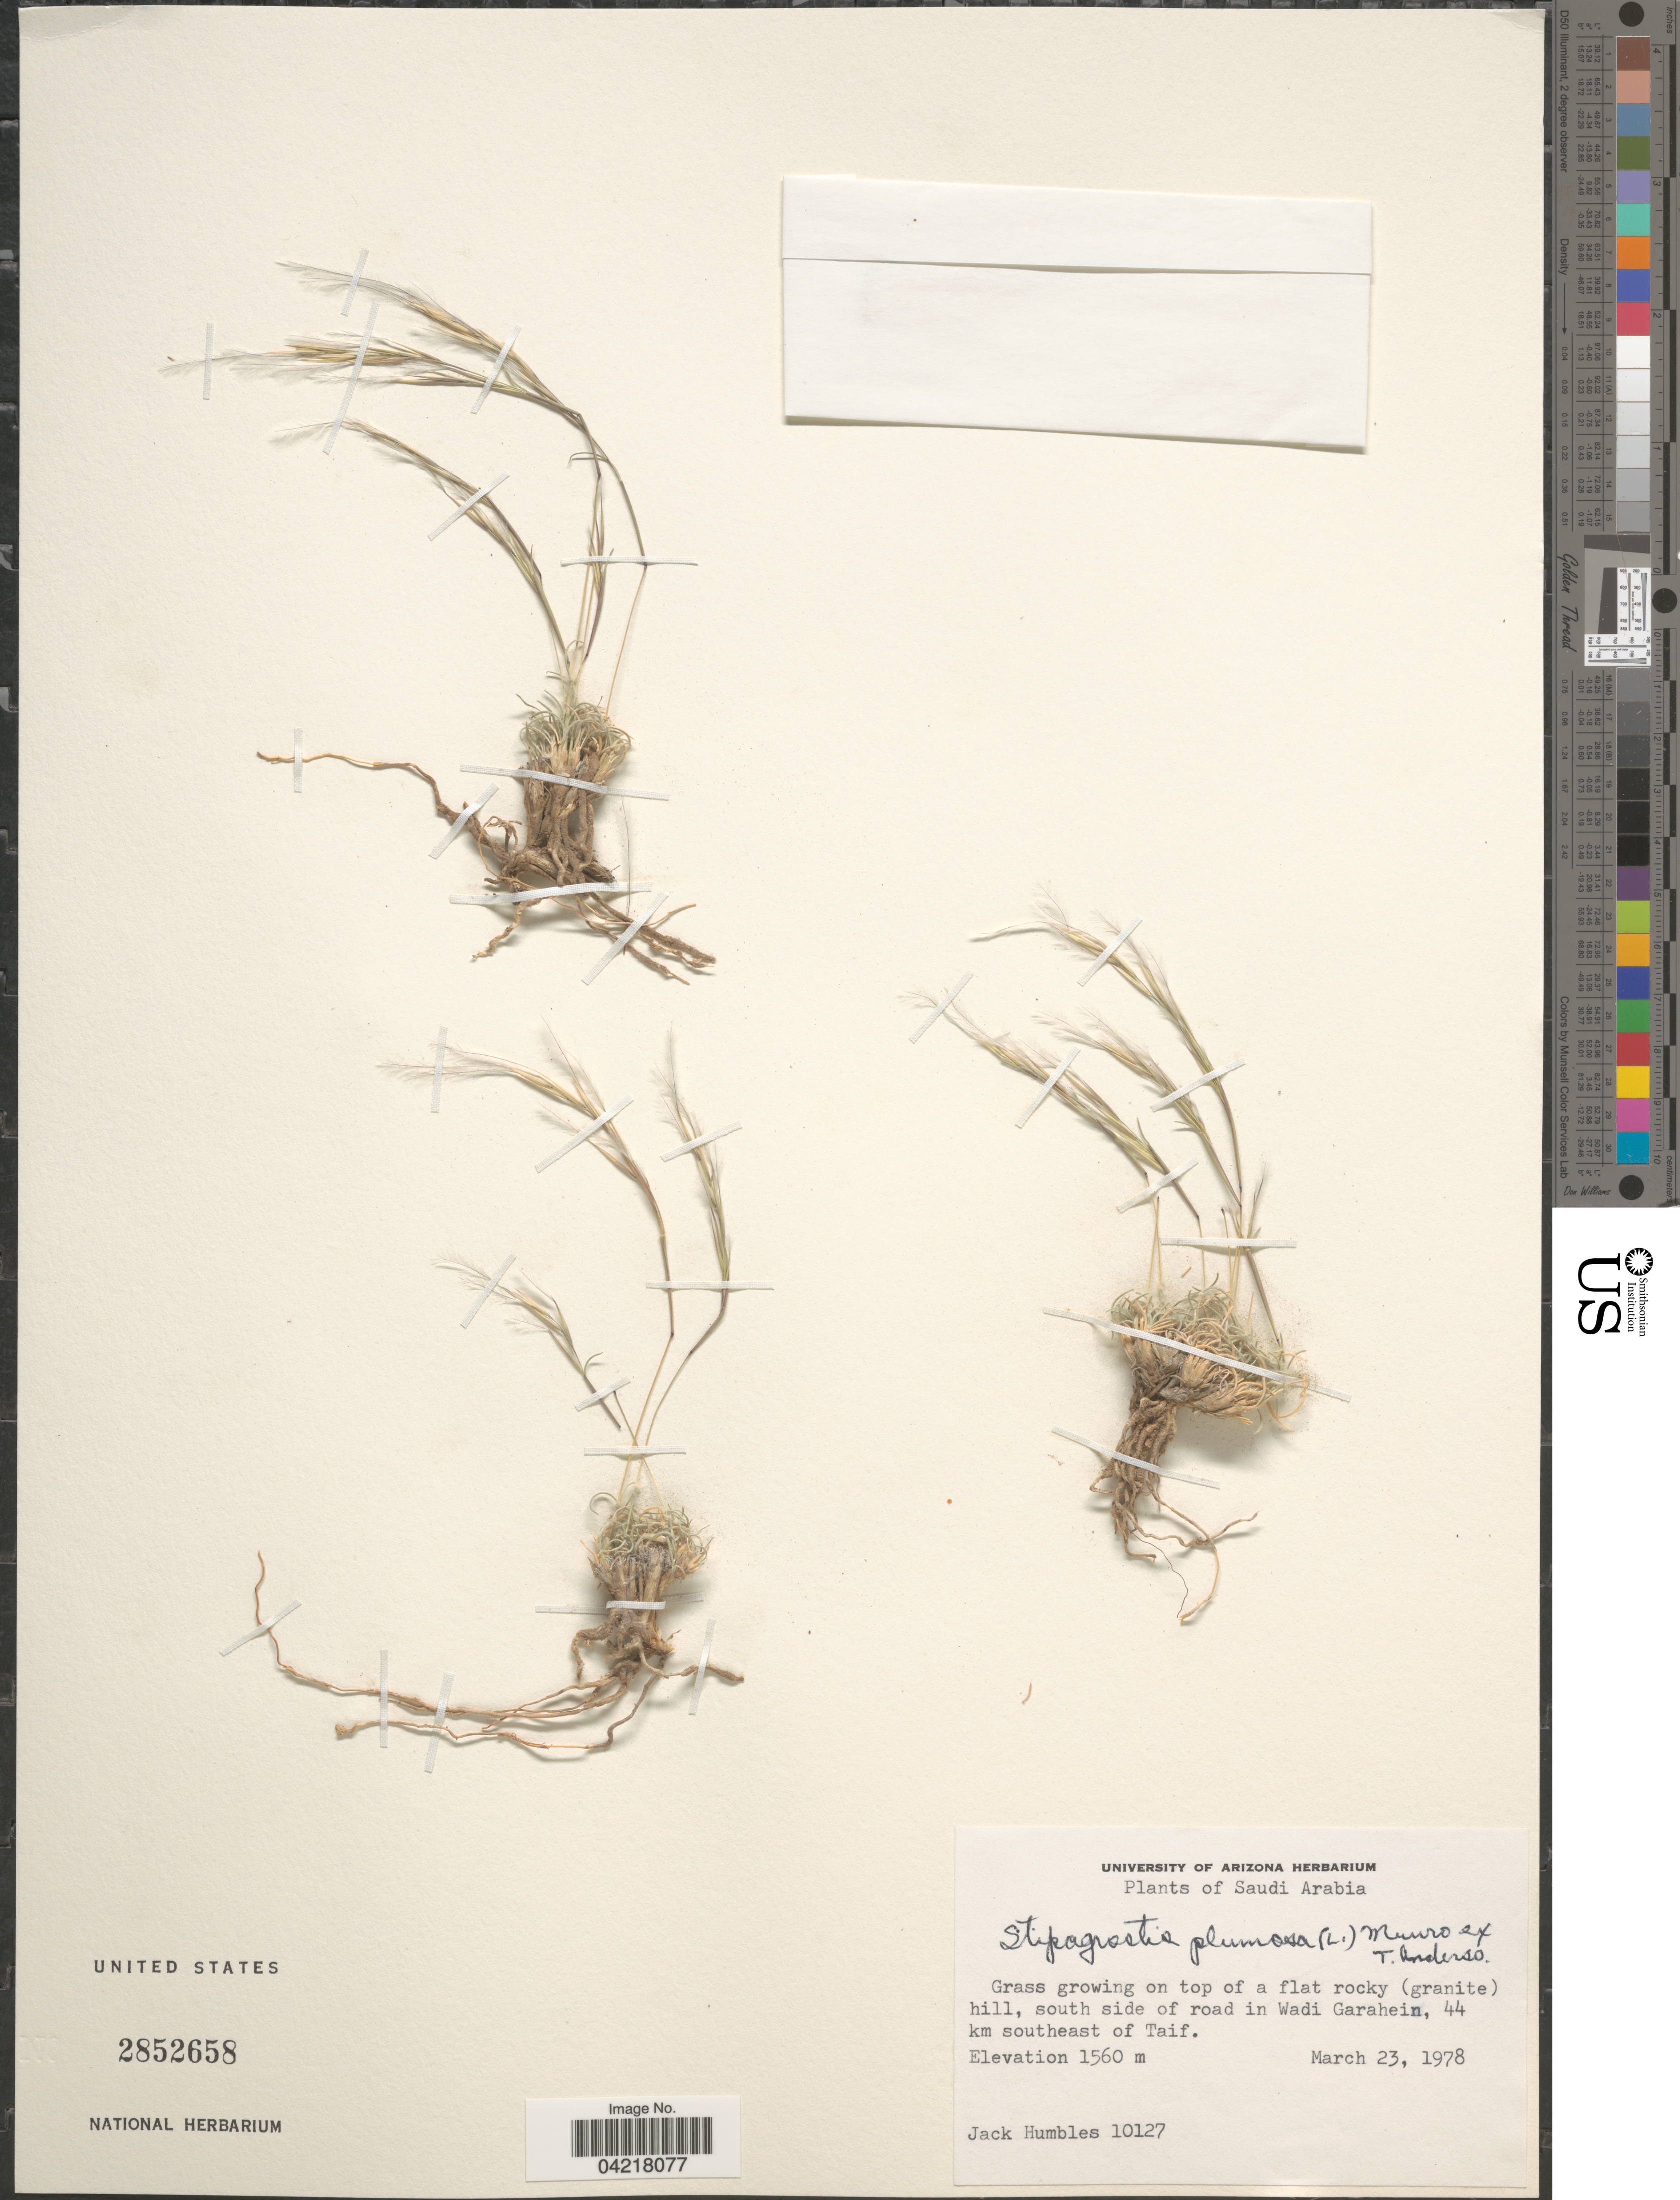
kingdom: Plantae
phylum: Tracheophyta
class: Liliopsida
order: Poales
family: Poaceae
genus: Stipagrostis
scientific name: Stipagrostis plumosa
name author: (L.) Munro ex T. Anderson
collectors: J. Humbles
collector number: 10127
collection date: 1978-03-23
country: Saudi Arabia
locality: On top of a flat rocky (granite) hill, south side of road in Wadi Garahein, 44 km southeast of Taif.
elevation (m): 1560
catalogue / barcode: US 2852658